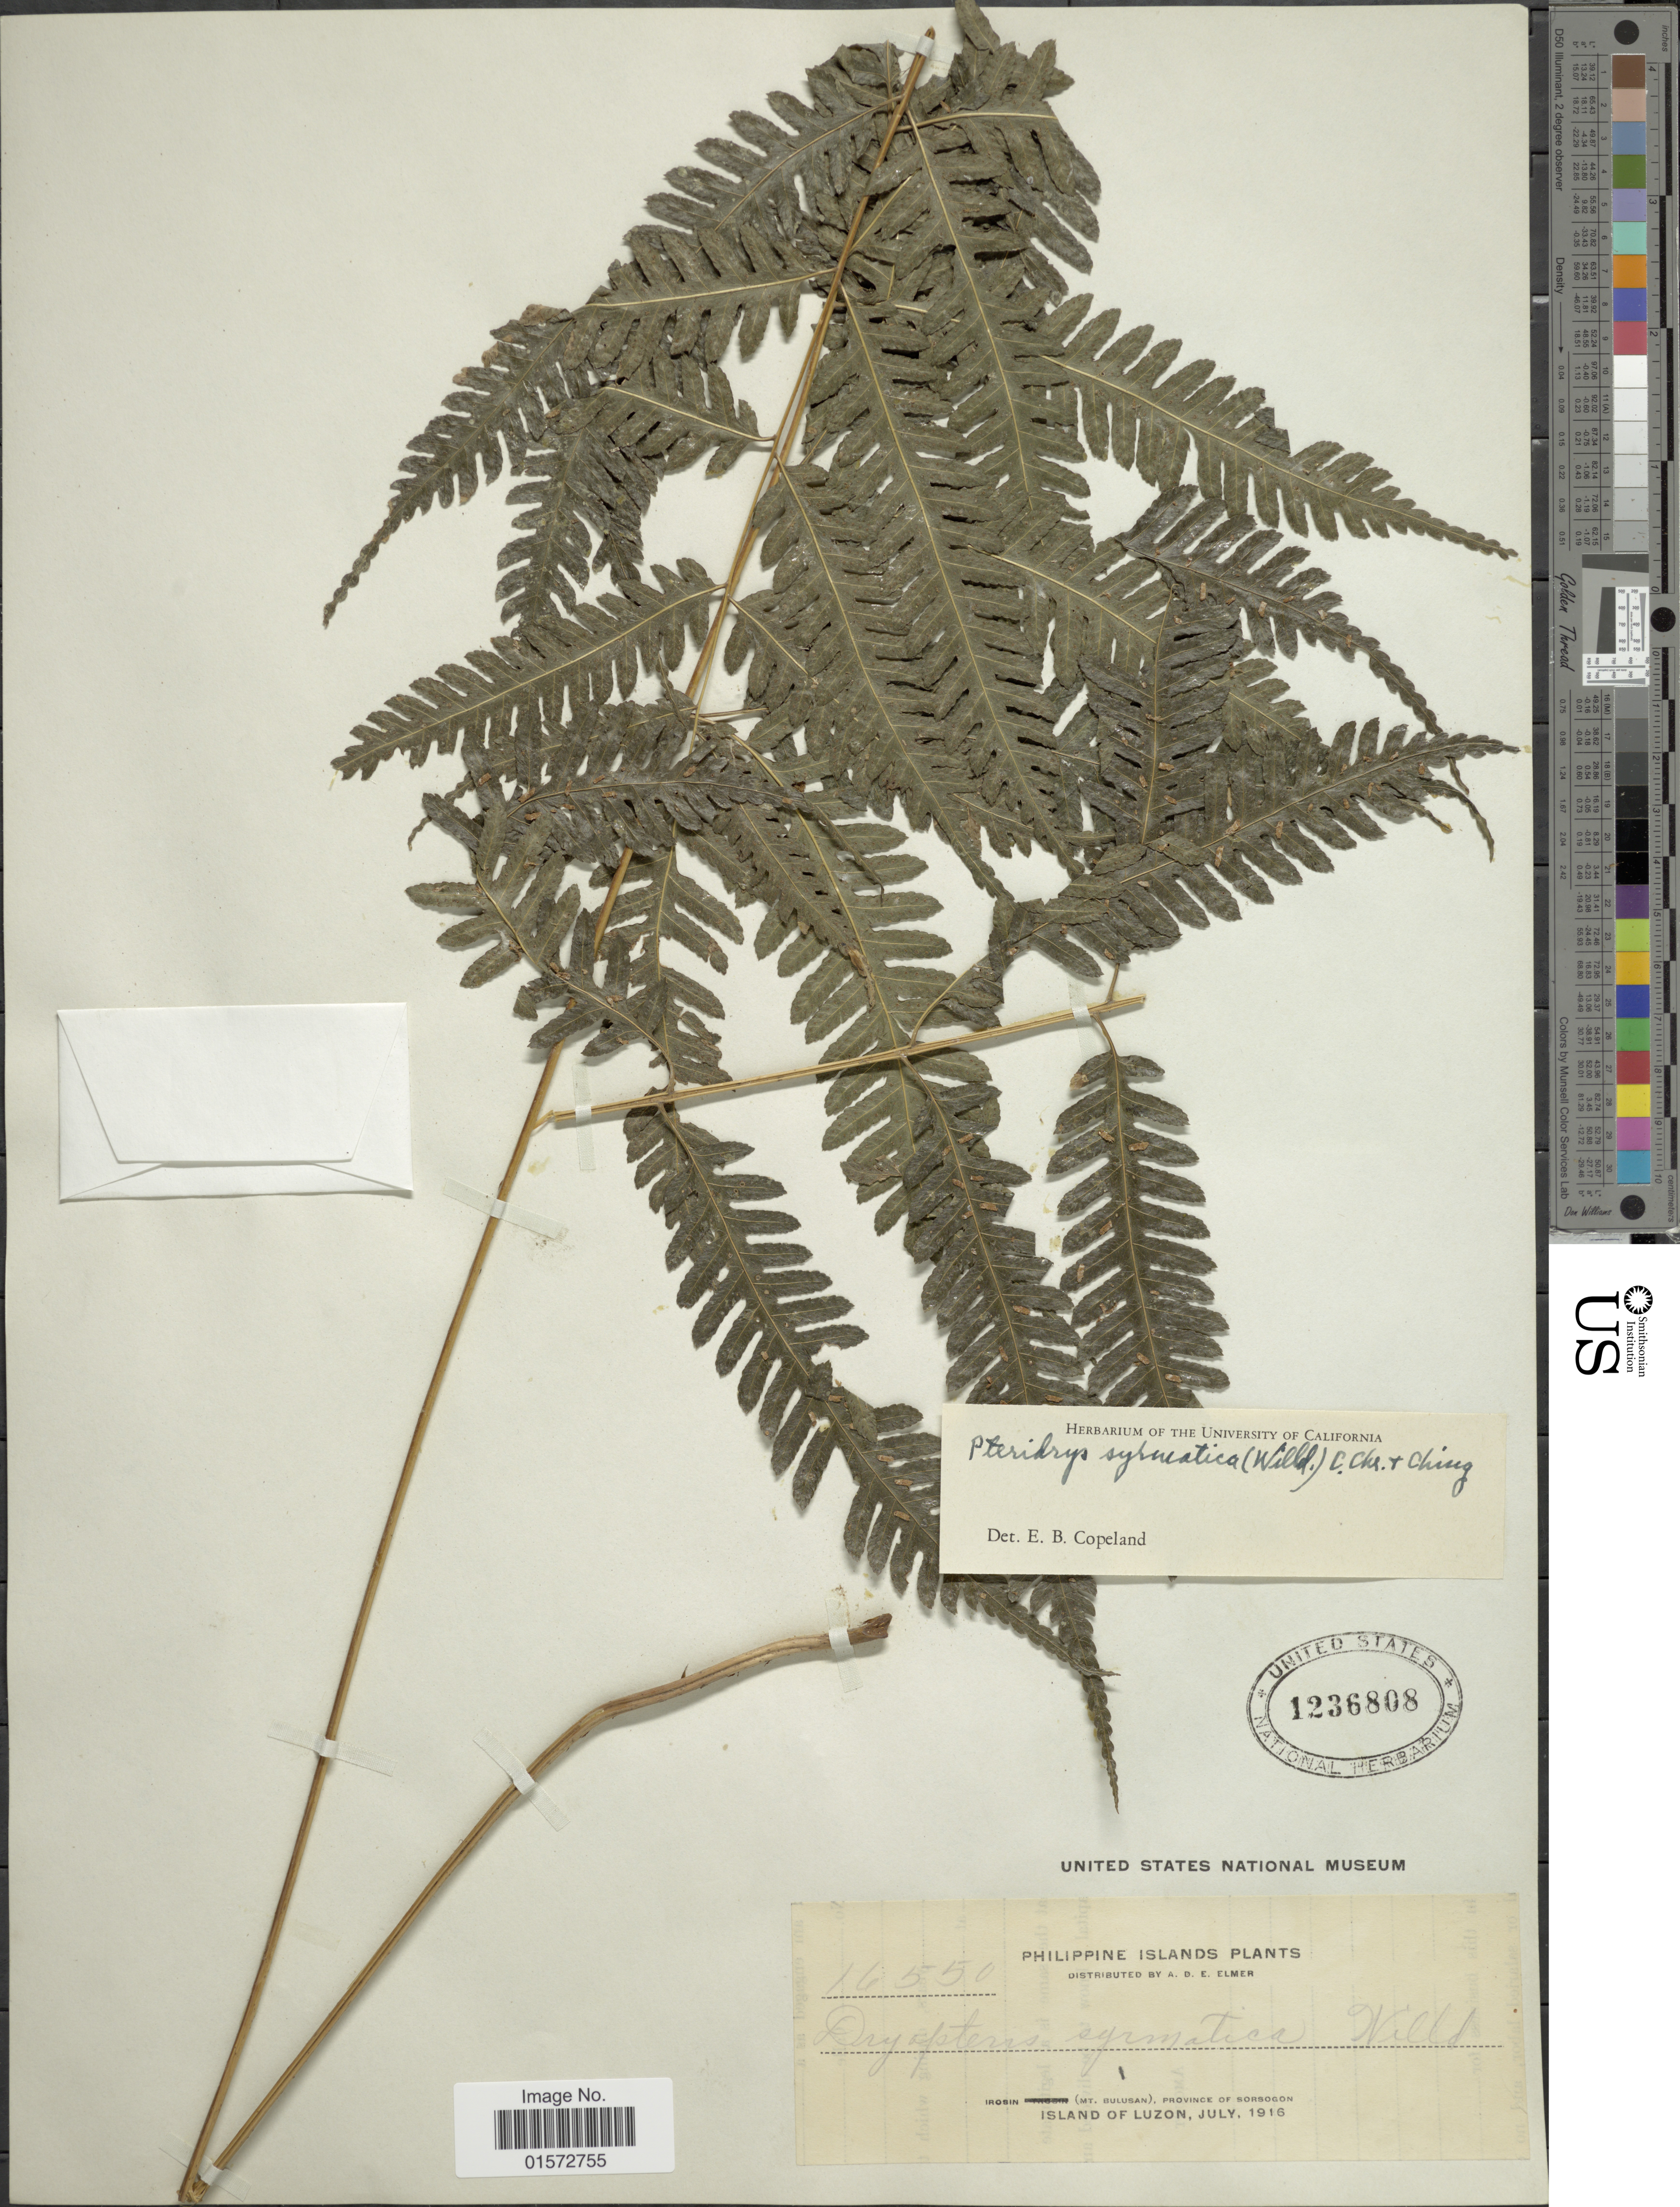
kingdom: Plantae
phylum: Tracheophyta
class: Polypodiopsida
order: Polypodiales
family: Tectariaceae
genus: Pteridrys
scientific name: Pteridrys syrmatica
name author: (Willd.) C. Chr. & Ching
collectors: A. D. E. Elmer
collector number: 16550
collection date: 1916-07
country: Philippines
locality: Irosin (Mt. Bulusan), Province of Sorsogon. Island of Luzon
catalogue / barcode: US 1236808